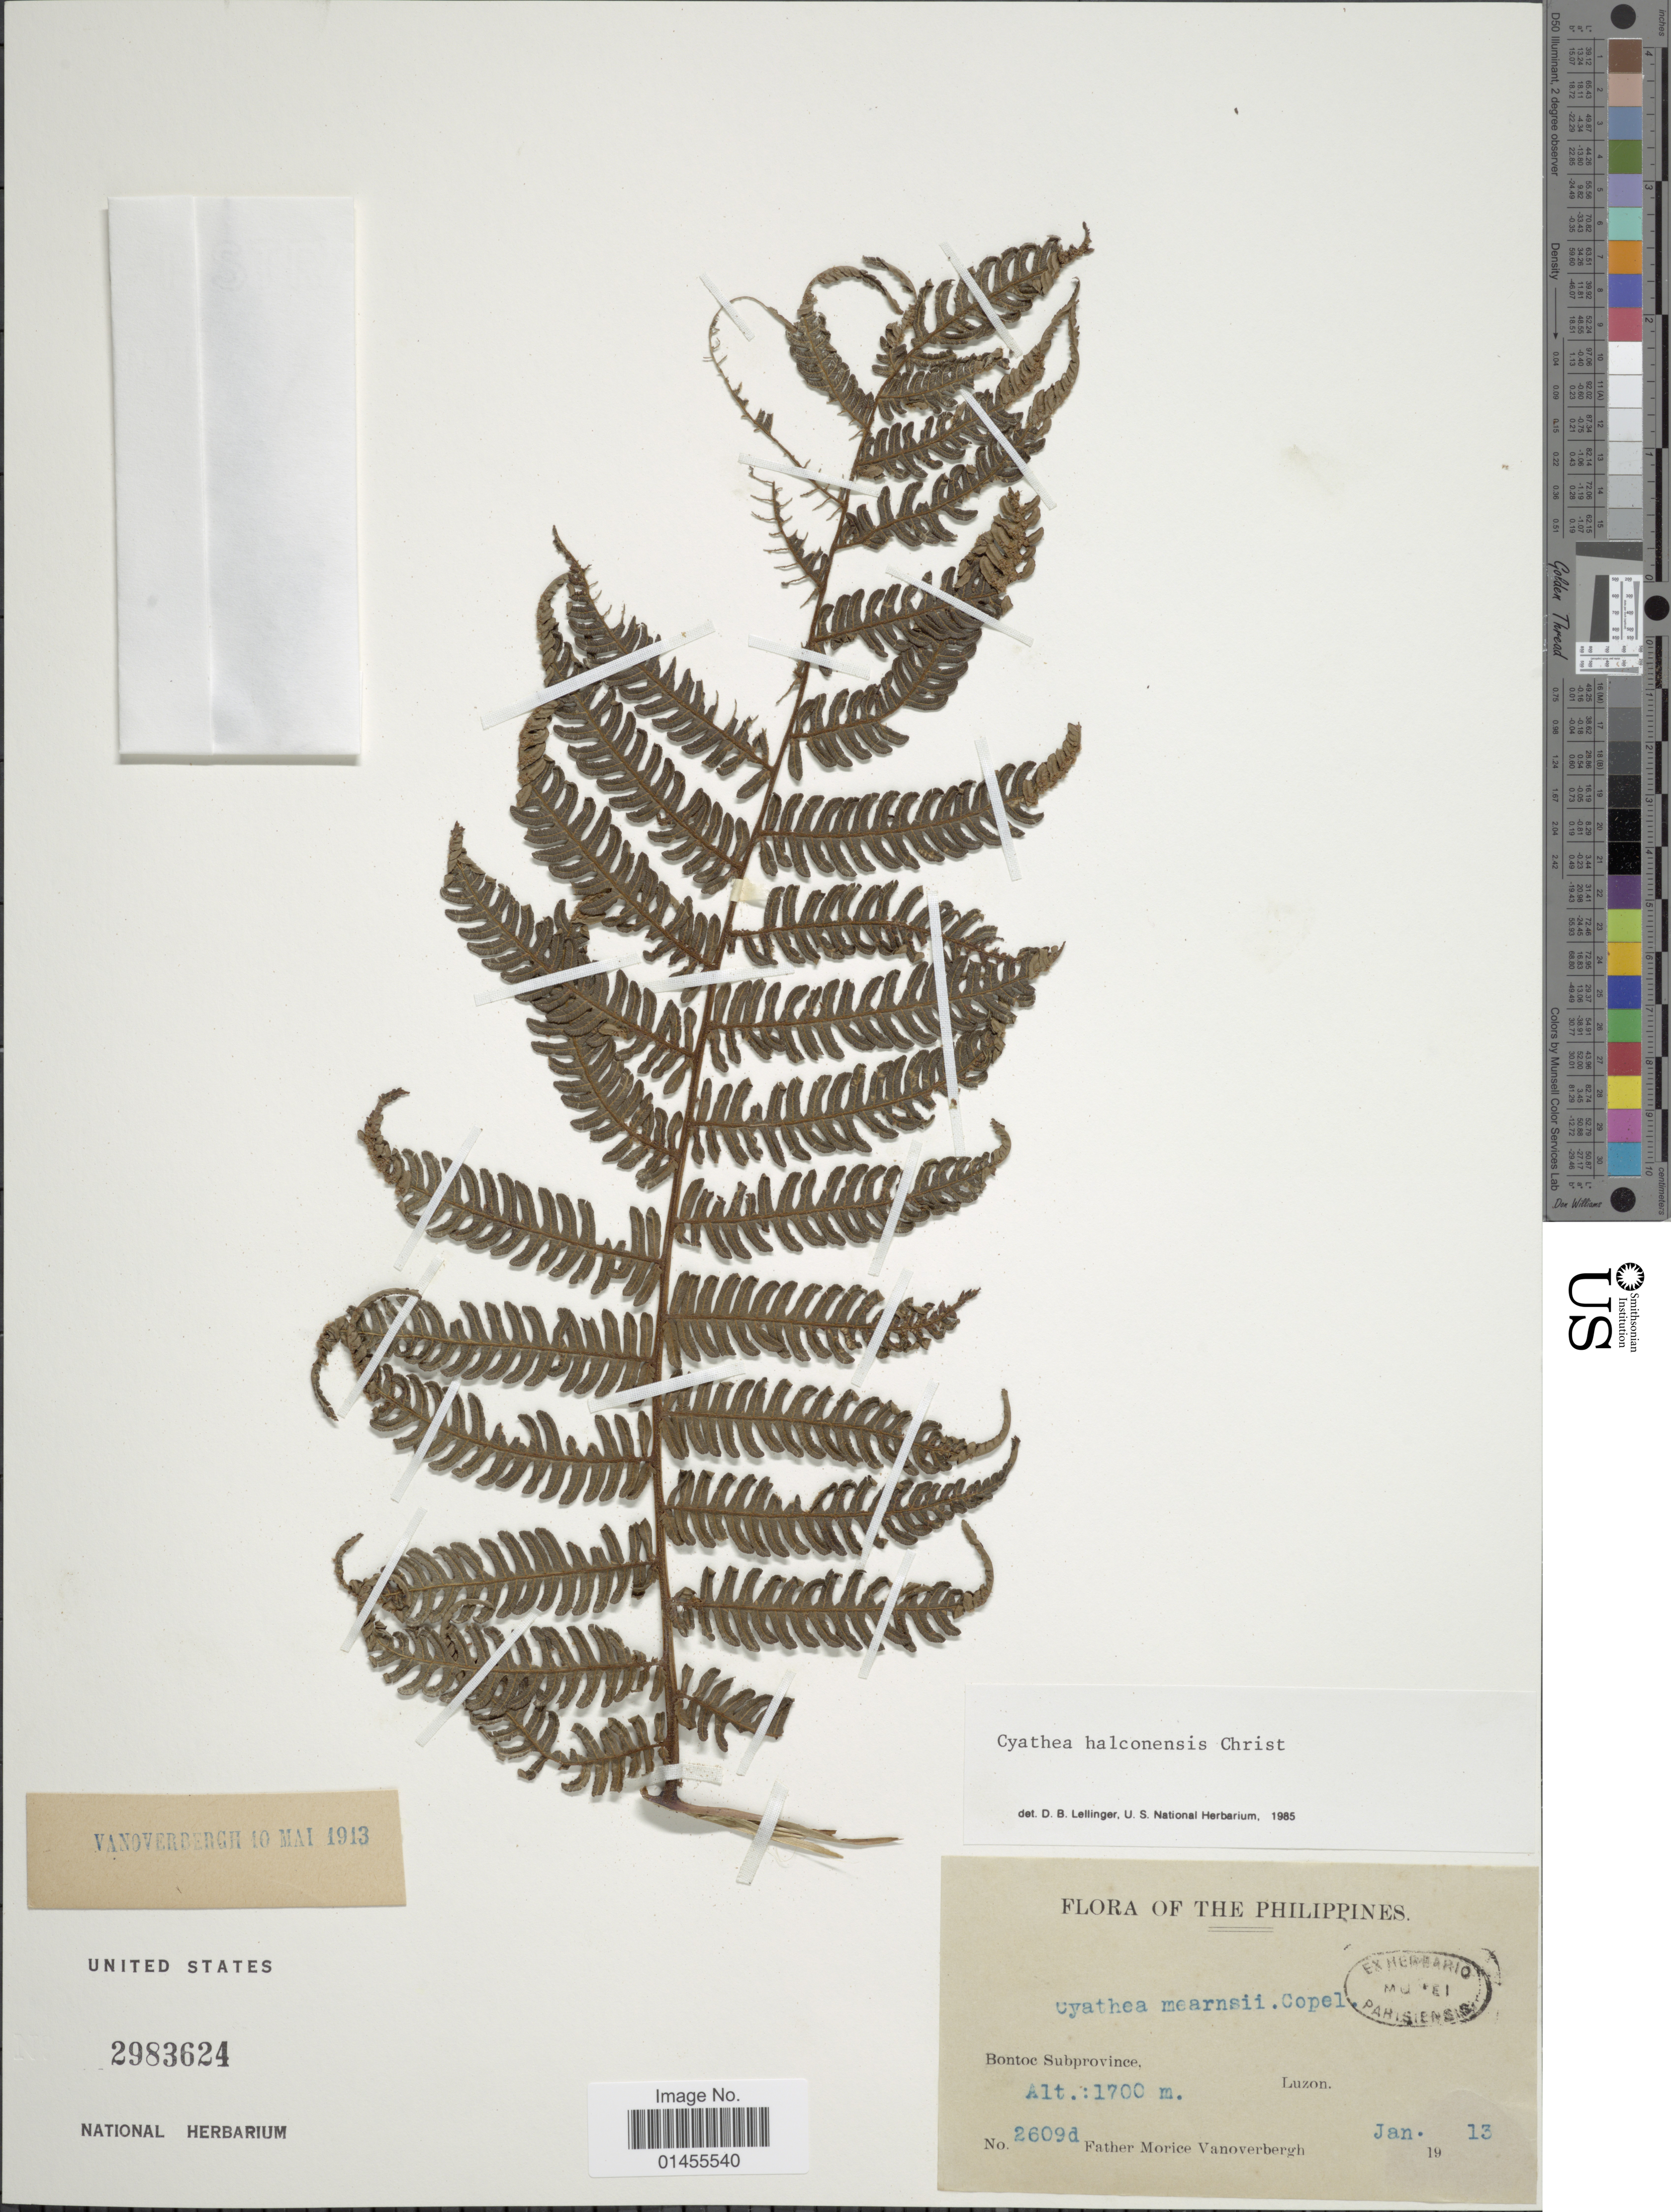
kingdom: Plantae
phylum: Tracheophyta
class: Polypodiopsida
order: Cyatheales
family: Cyatheaceae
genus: Alsophila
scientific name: Alsophila halconensis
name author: (Christ) R.M. Tryon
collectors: M. Vanoverbergh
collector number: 2609d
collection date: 1913-01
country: Philippines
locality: Bontoc Subprovince. Luzon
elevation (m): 1700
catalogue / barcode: US 2983624